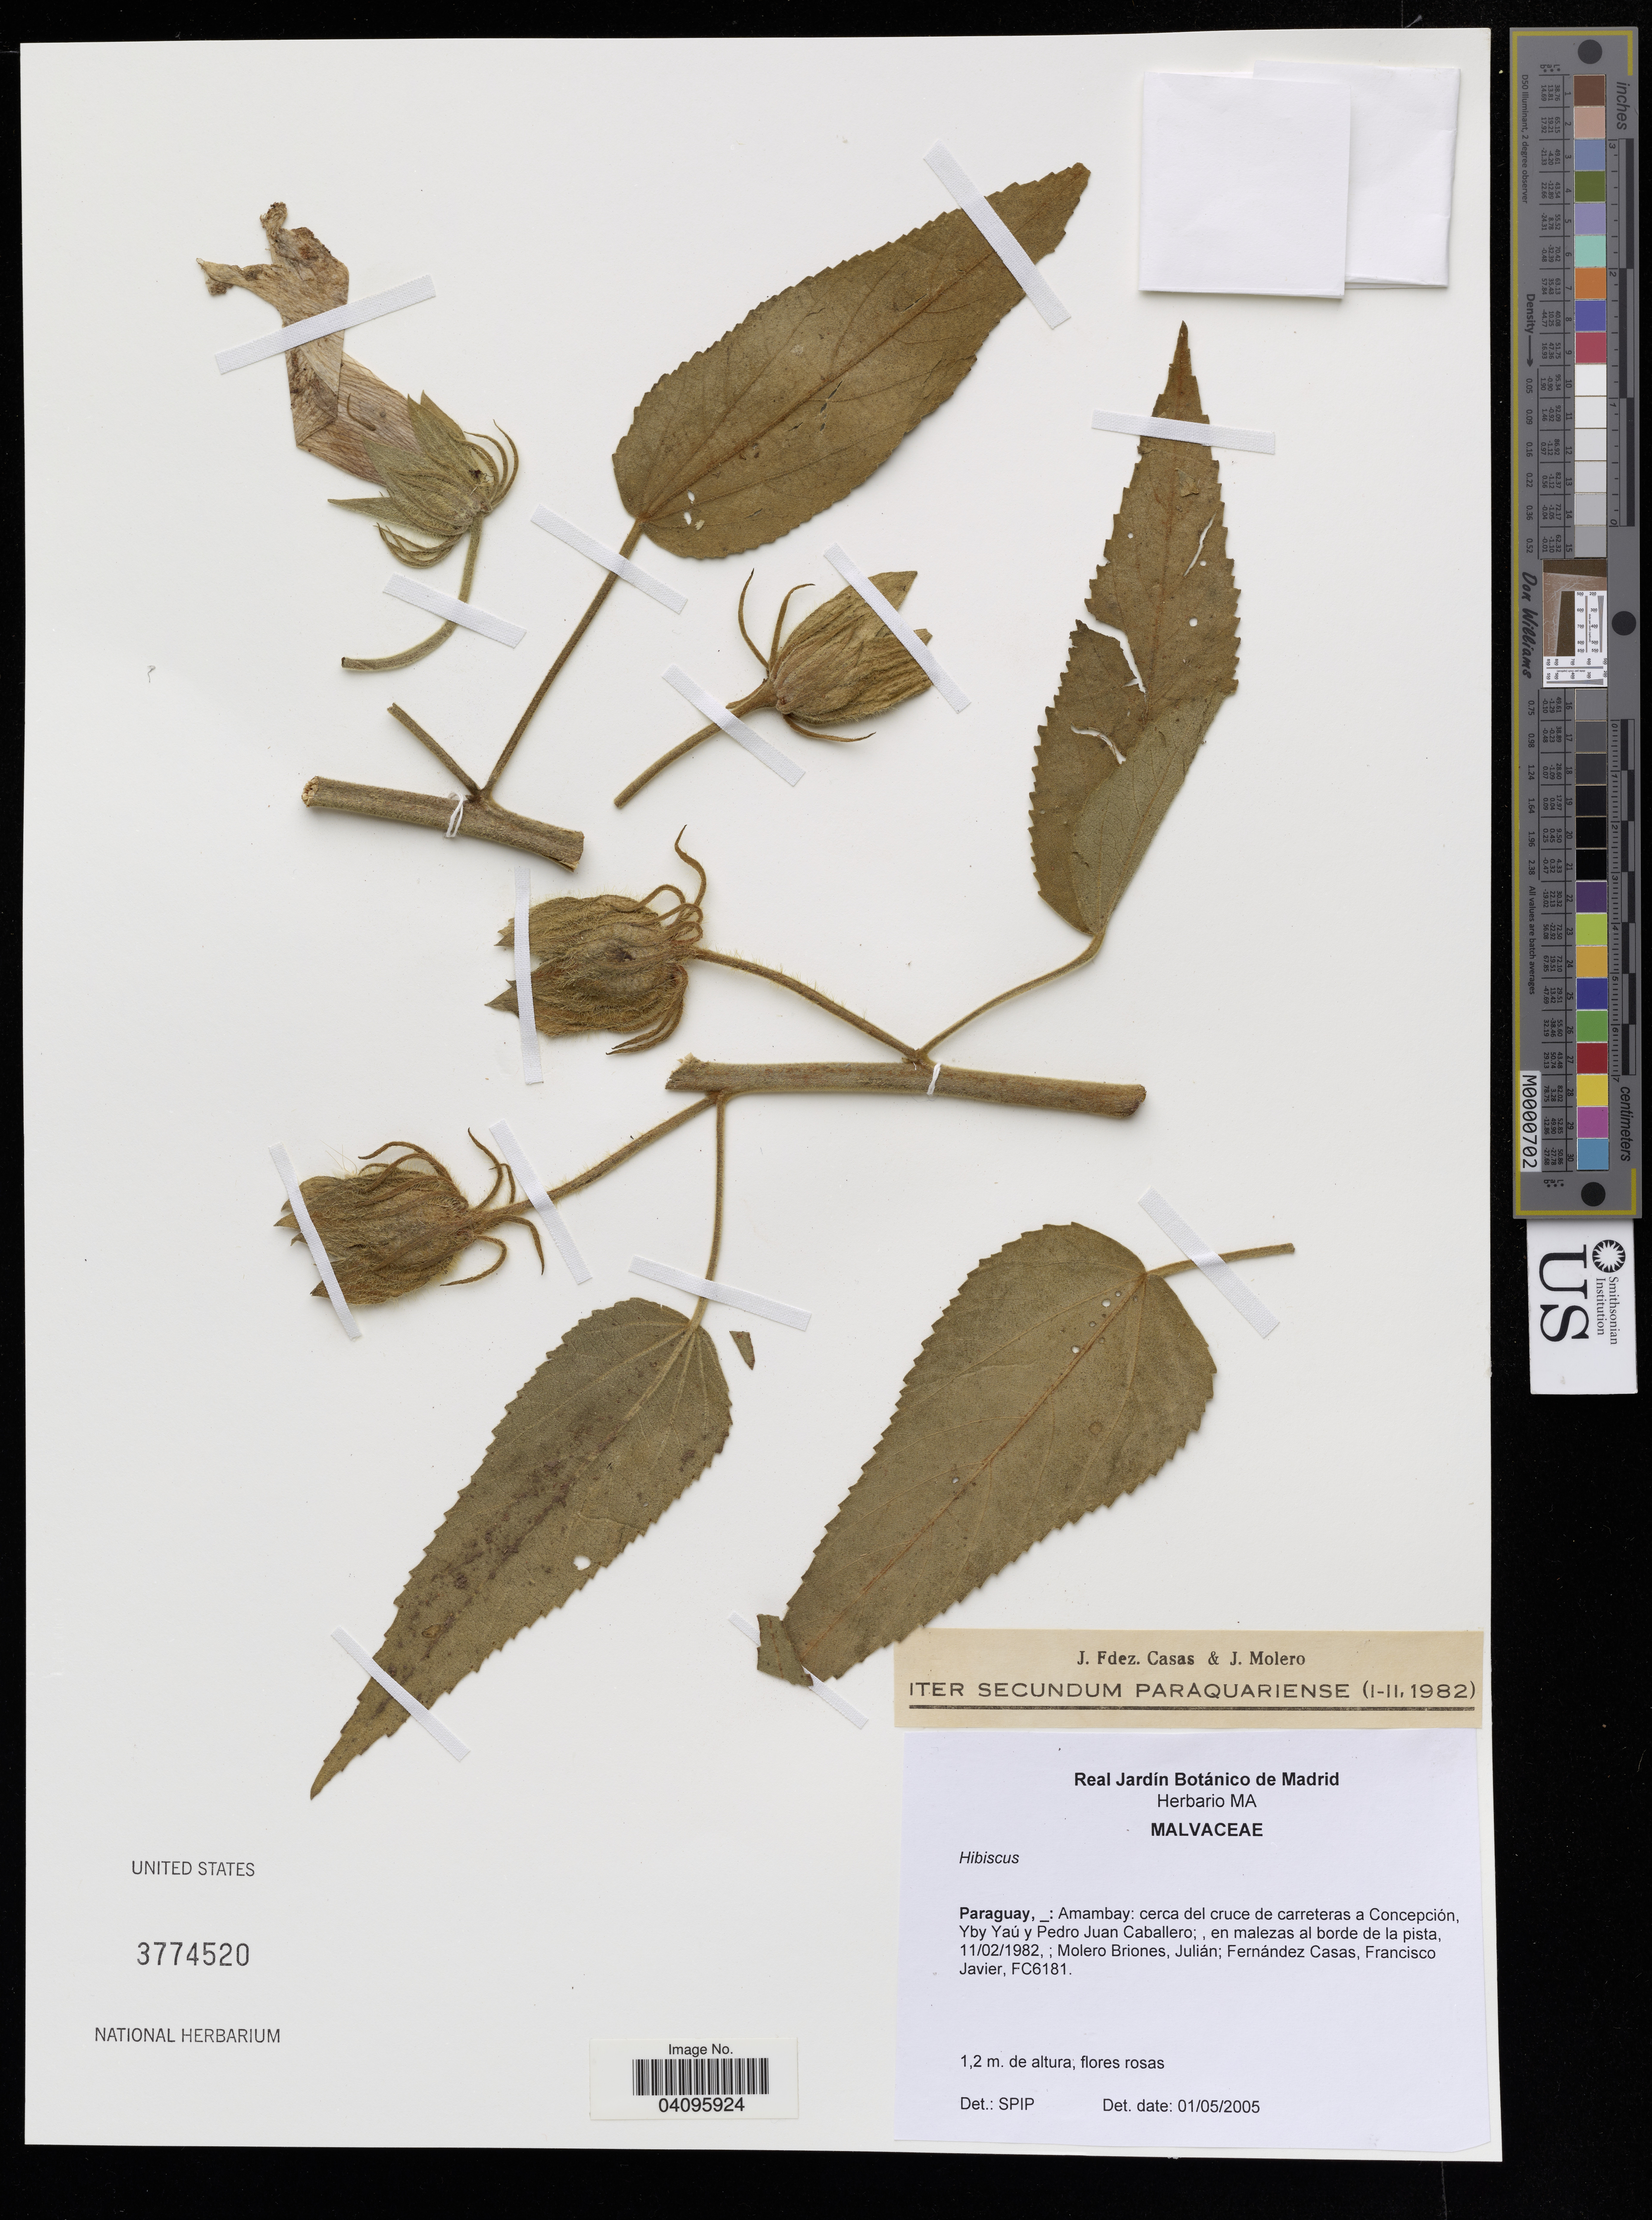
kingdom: Plantae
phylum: Tracheophyta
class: Magnoliopsida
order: Malvales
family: Malvaceae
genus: Hibiscus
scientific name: Hibiscus sp.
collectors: J. Molero Briones, C. Fernández & J. Fransisco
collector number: FC6181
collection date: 1982-02-11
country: Paraguay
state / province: Amambay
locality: Cerca del cruce de carreteras a Concepción, Yby Yaú y Pedro Juan Caballero;, en malezas al borde de la pista.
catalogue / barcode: US 3774520